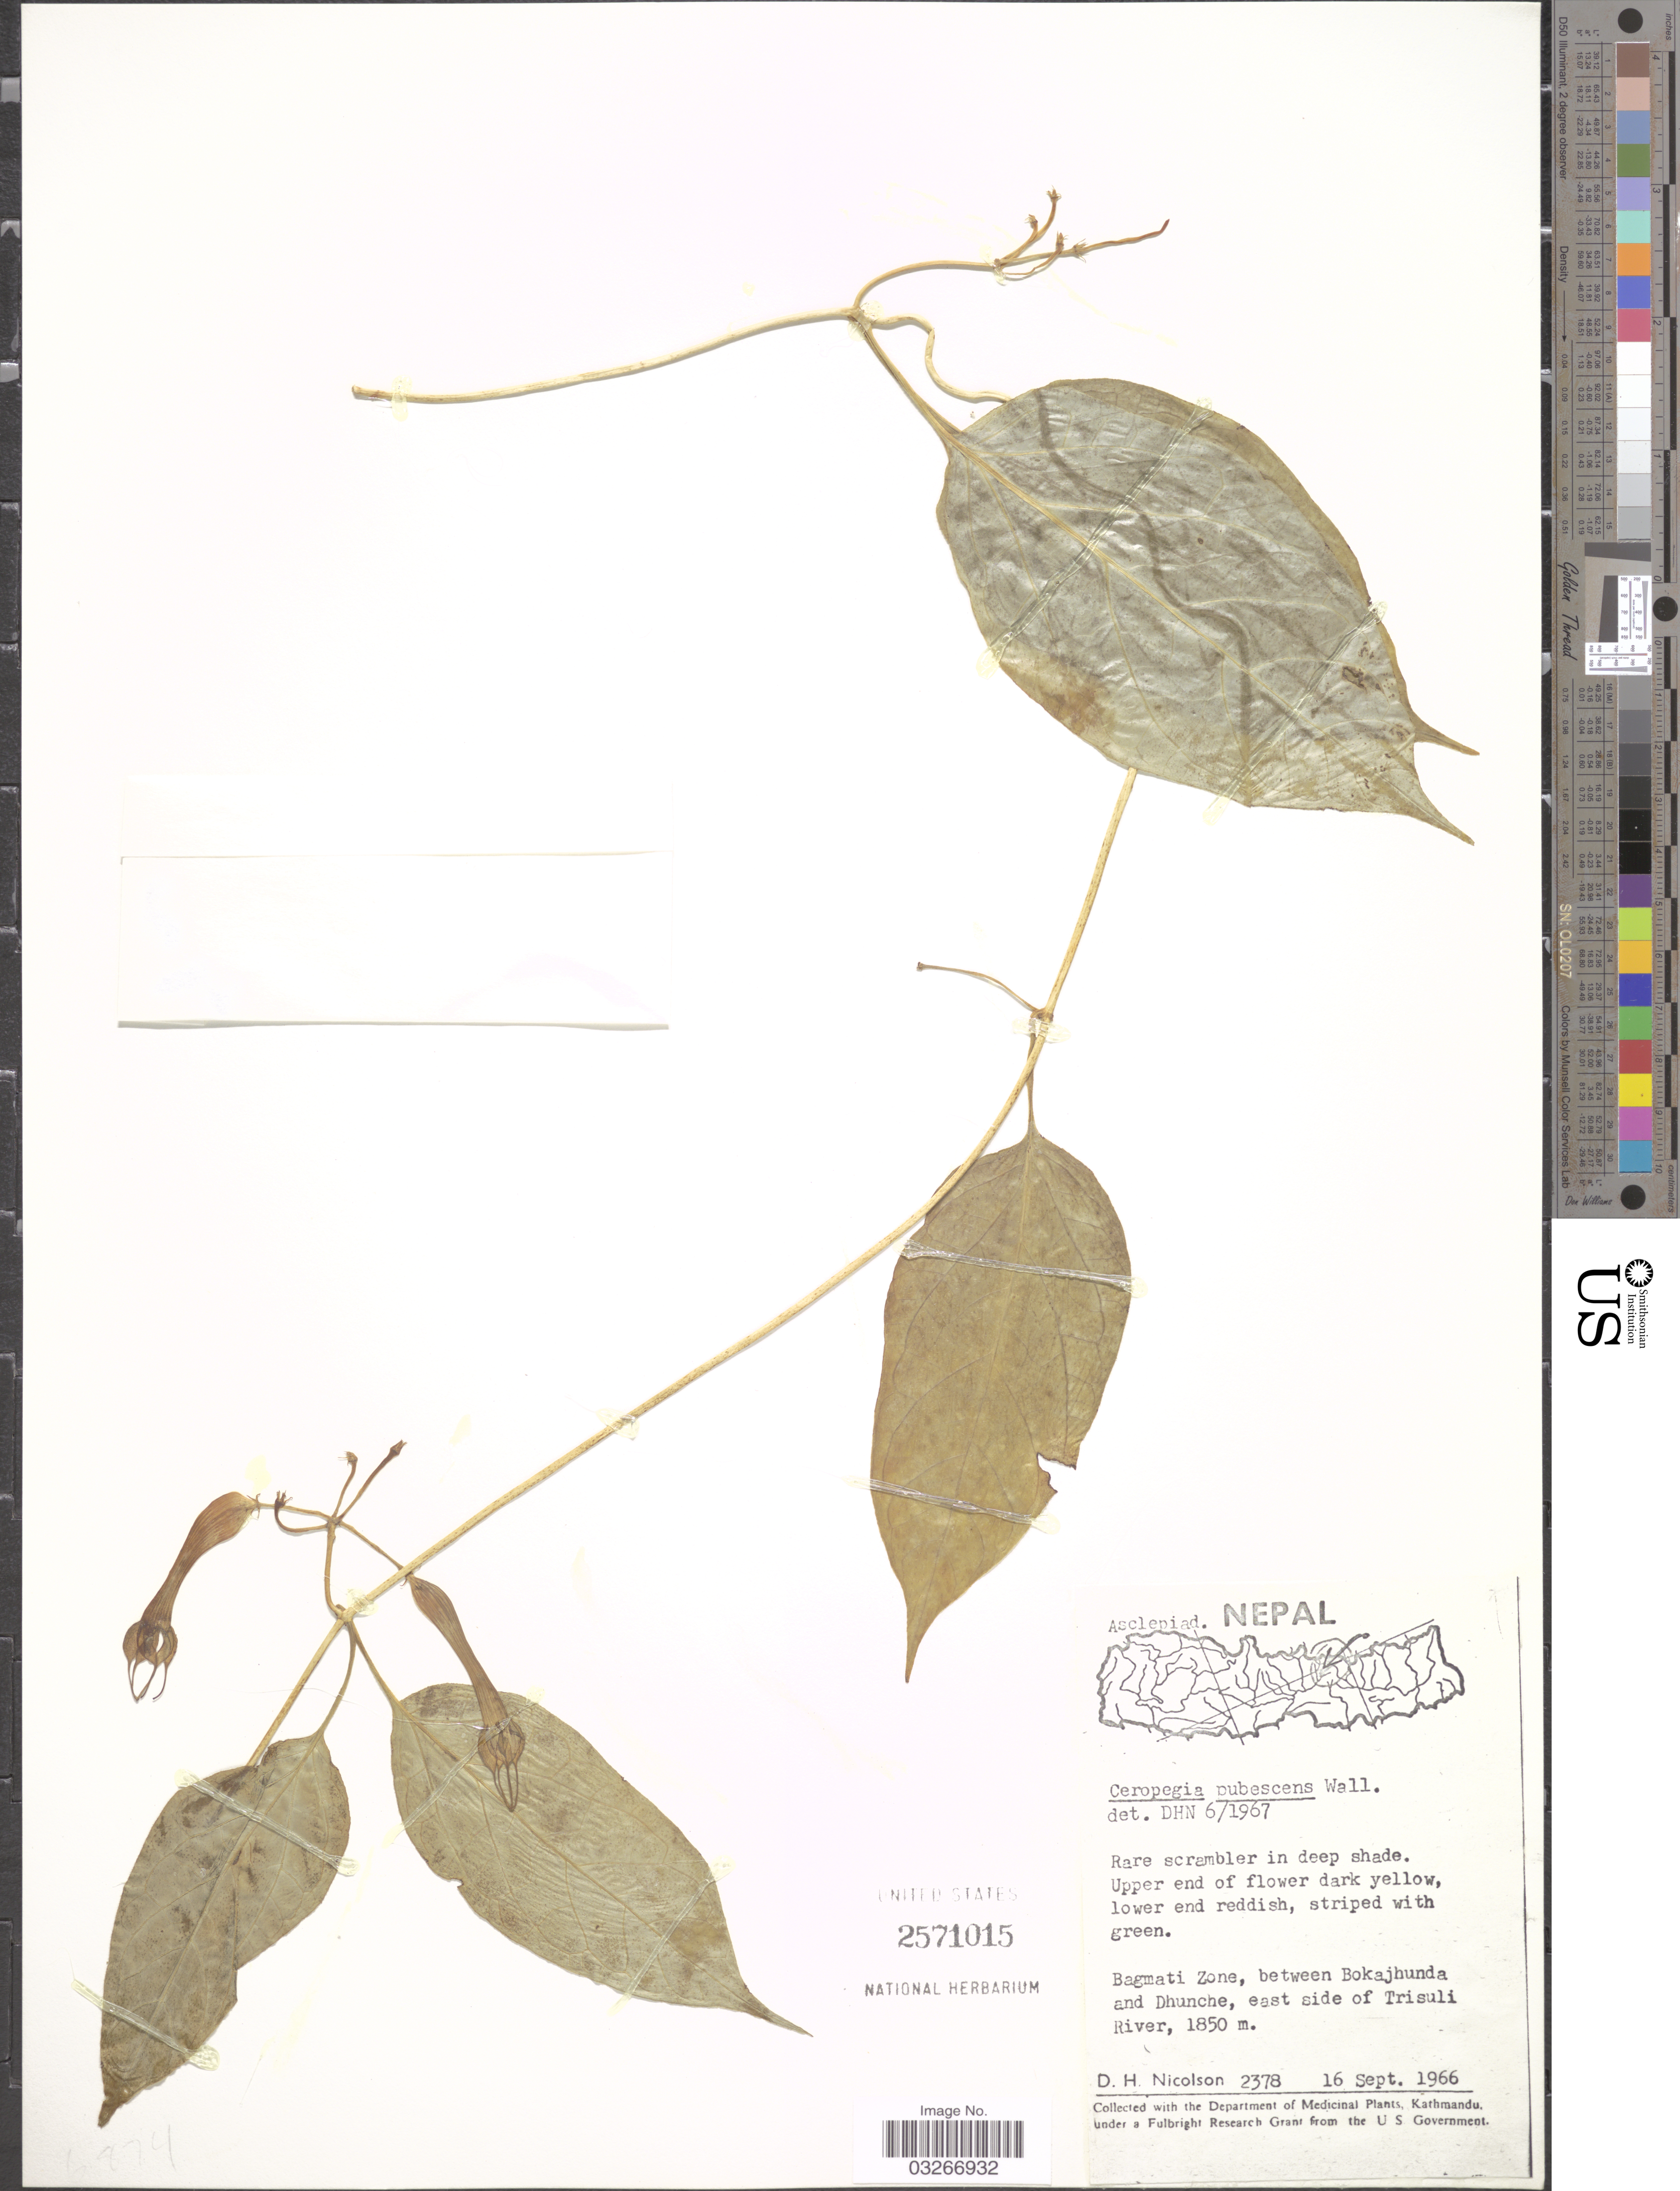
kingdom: Plantae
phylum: Tracheophyta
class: Magnoliopsida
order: Gentianales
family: Apocynaceae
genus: Ceropegia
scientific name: Ceropegia pubescens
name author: Wall.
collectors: D. H. Nicolson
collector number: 2378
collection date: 1966-09-16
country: Nepal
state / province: Bagmati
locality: Bagmati Zone, between Bokajhunda and Dhunche, east side of Trisuli River.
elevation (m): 1850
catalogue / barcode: US 2571015